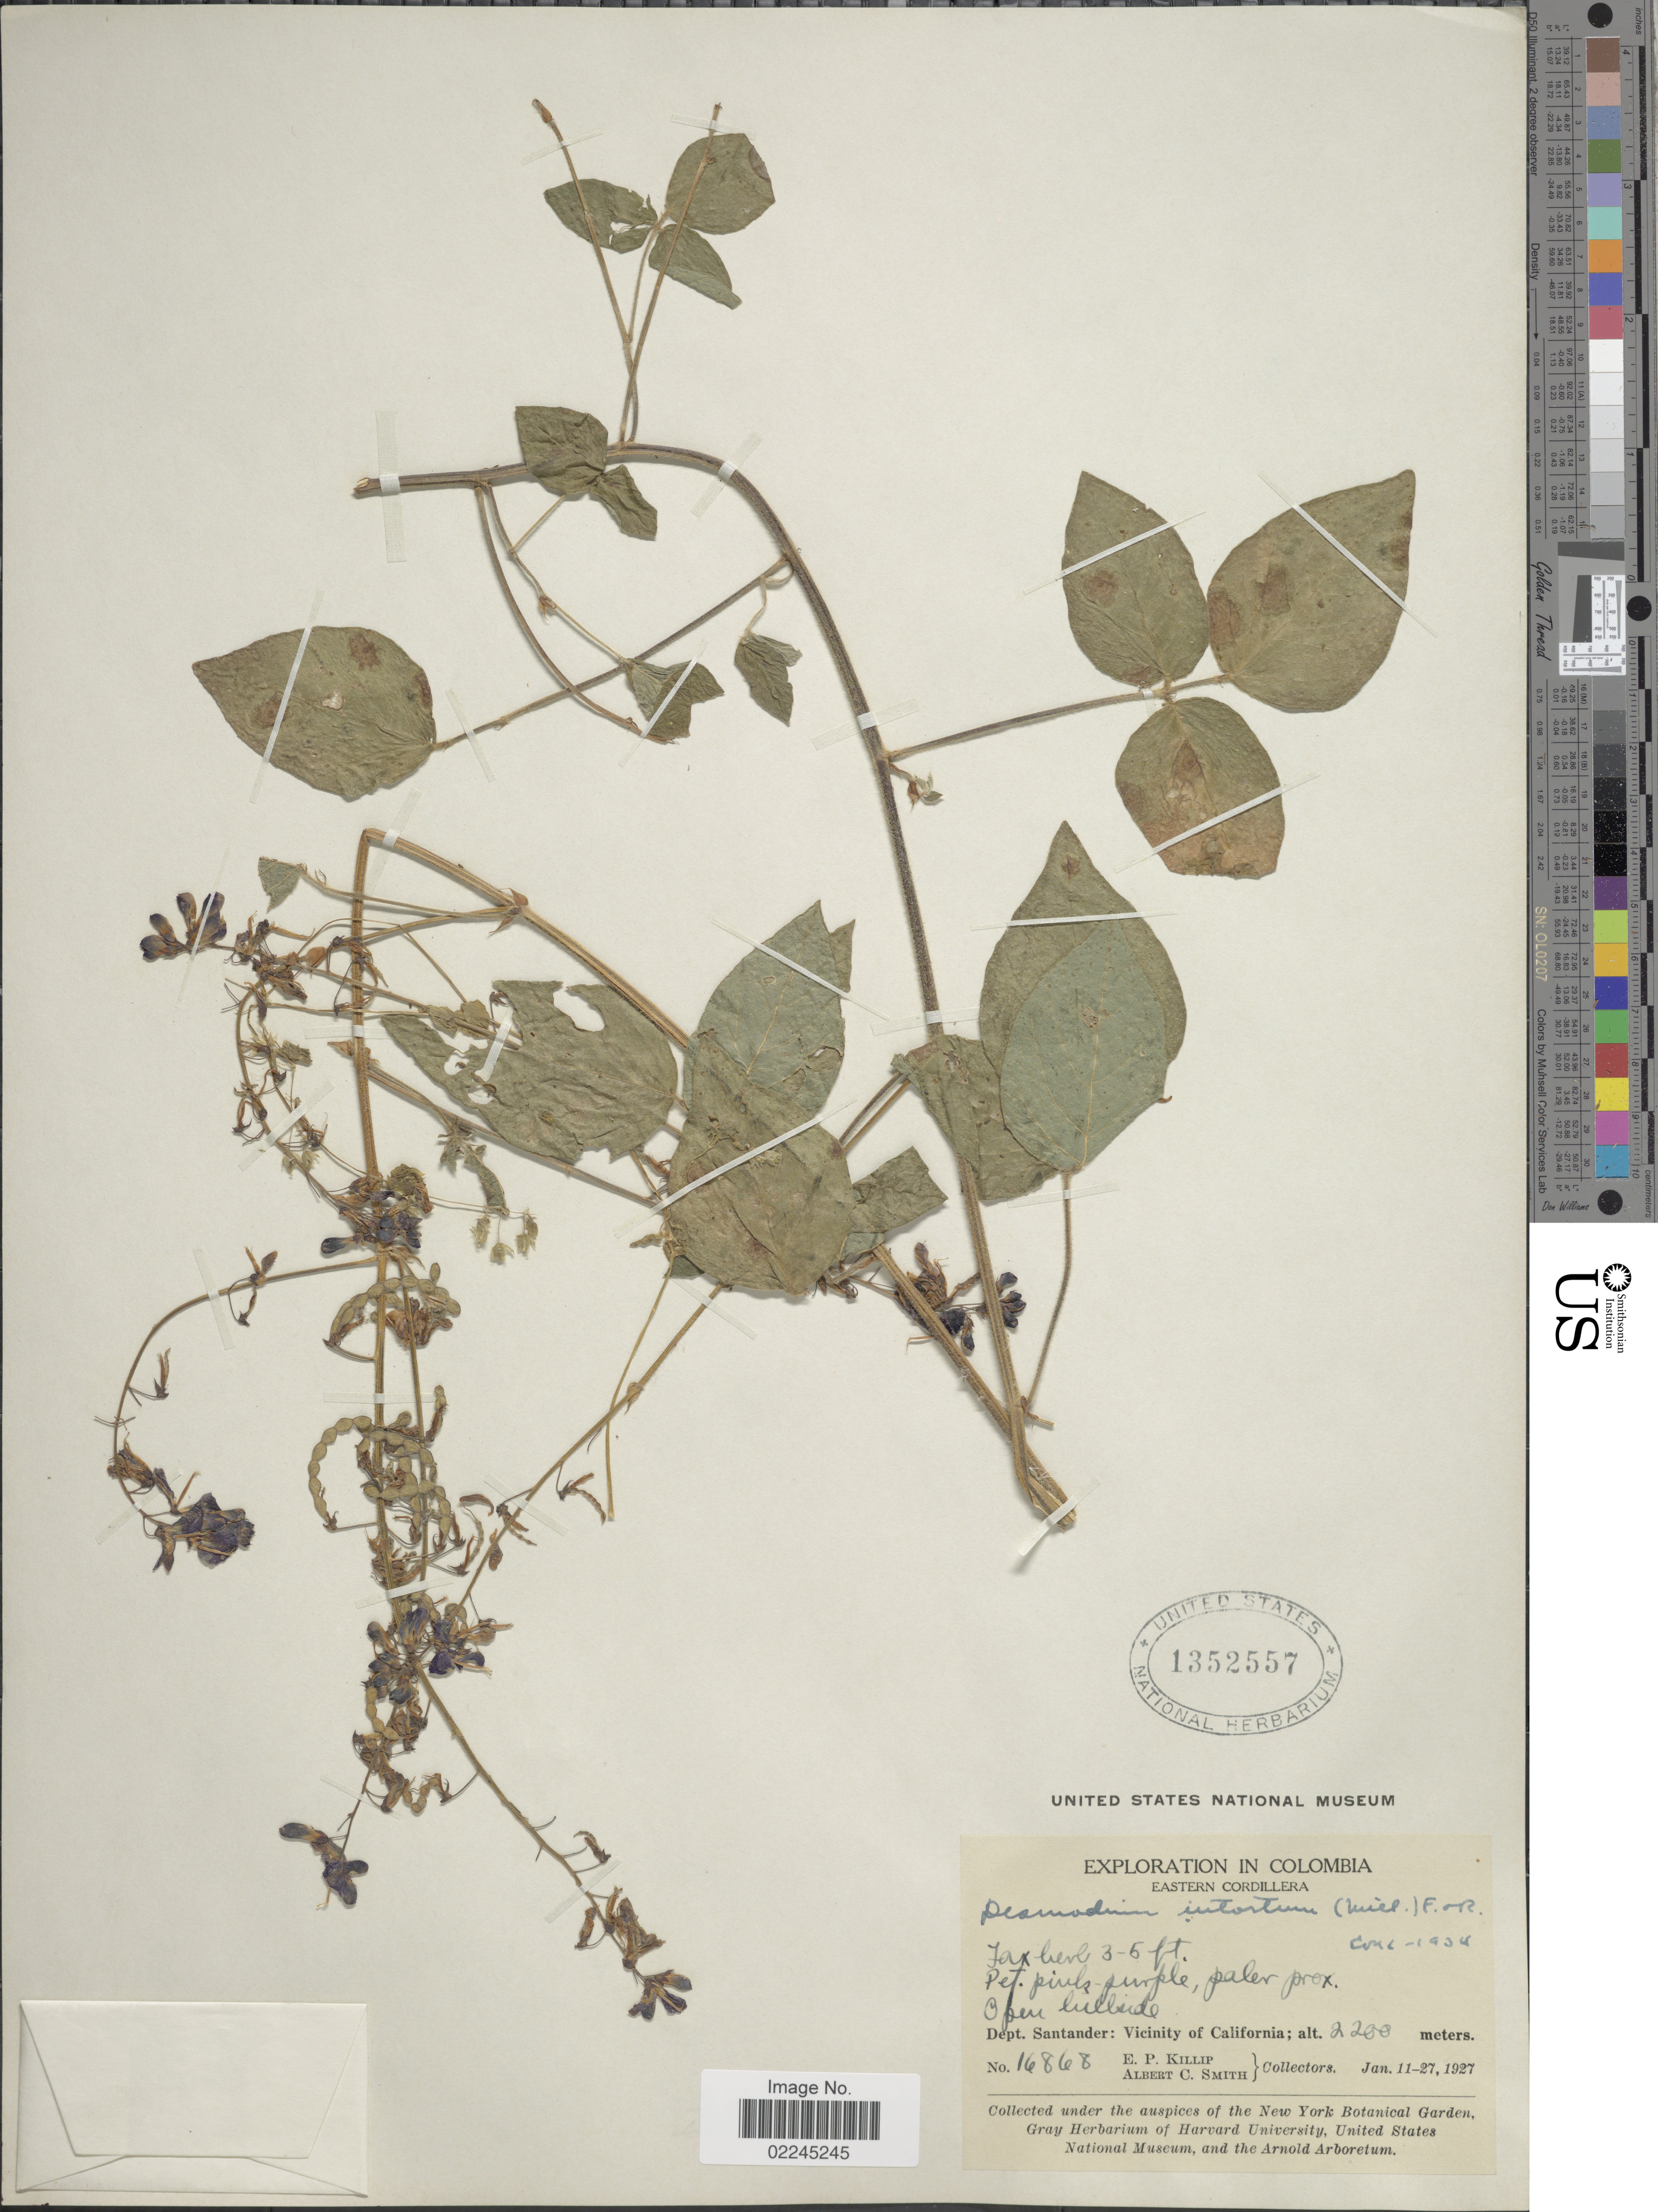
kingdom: Plantae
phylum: Tracheophyta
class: Magnoliopsida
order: Fabales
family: Fabaceae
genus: Desmodium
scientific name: Desmodium intortum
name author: (Mill.) Urb.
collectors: E. P. Killip & A. C. Smith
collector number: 16868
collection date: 1927-01-11/1927-01-27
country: Colombia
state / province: Santander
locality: Eastern Cordillera. Dept. Santander: Vicinity of California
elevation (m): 2200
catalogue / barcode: US 1352557